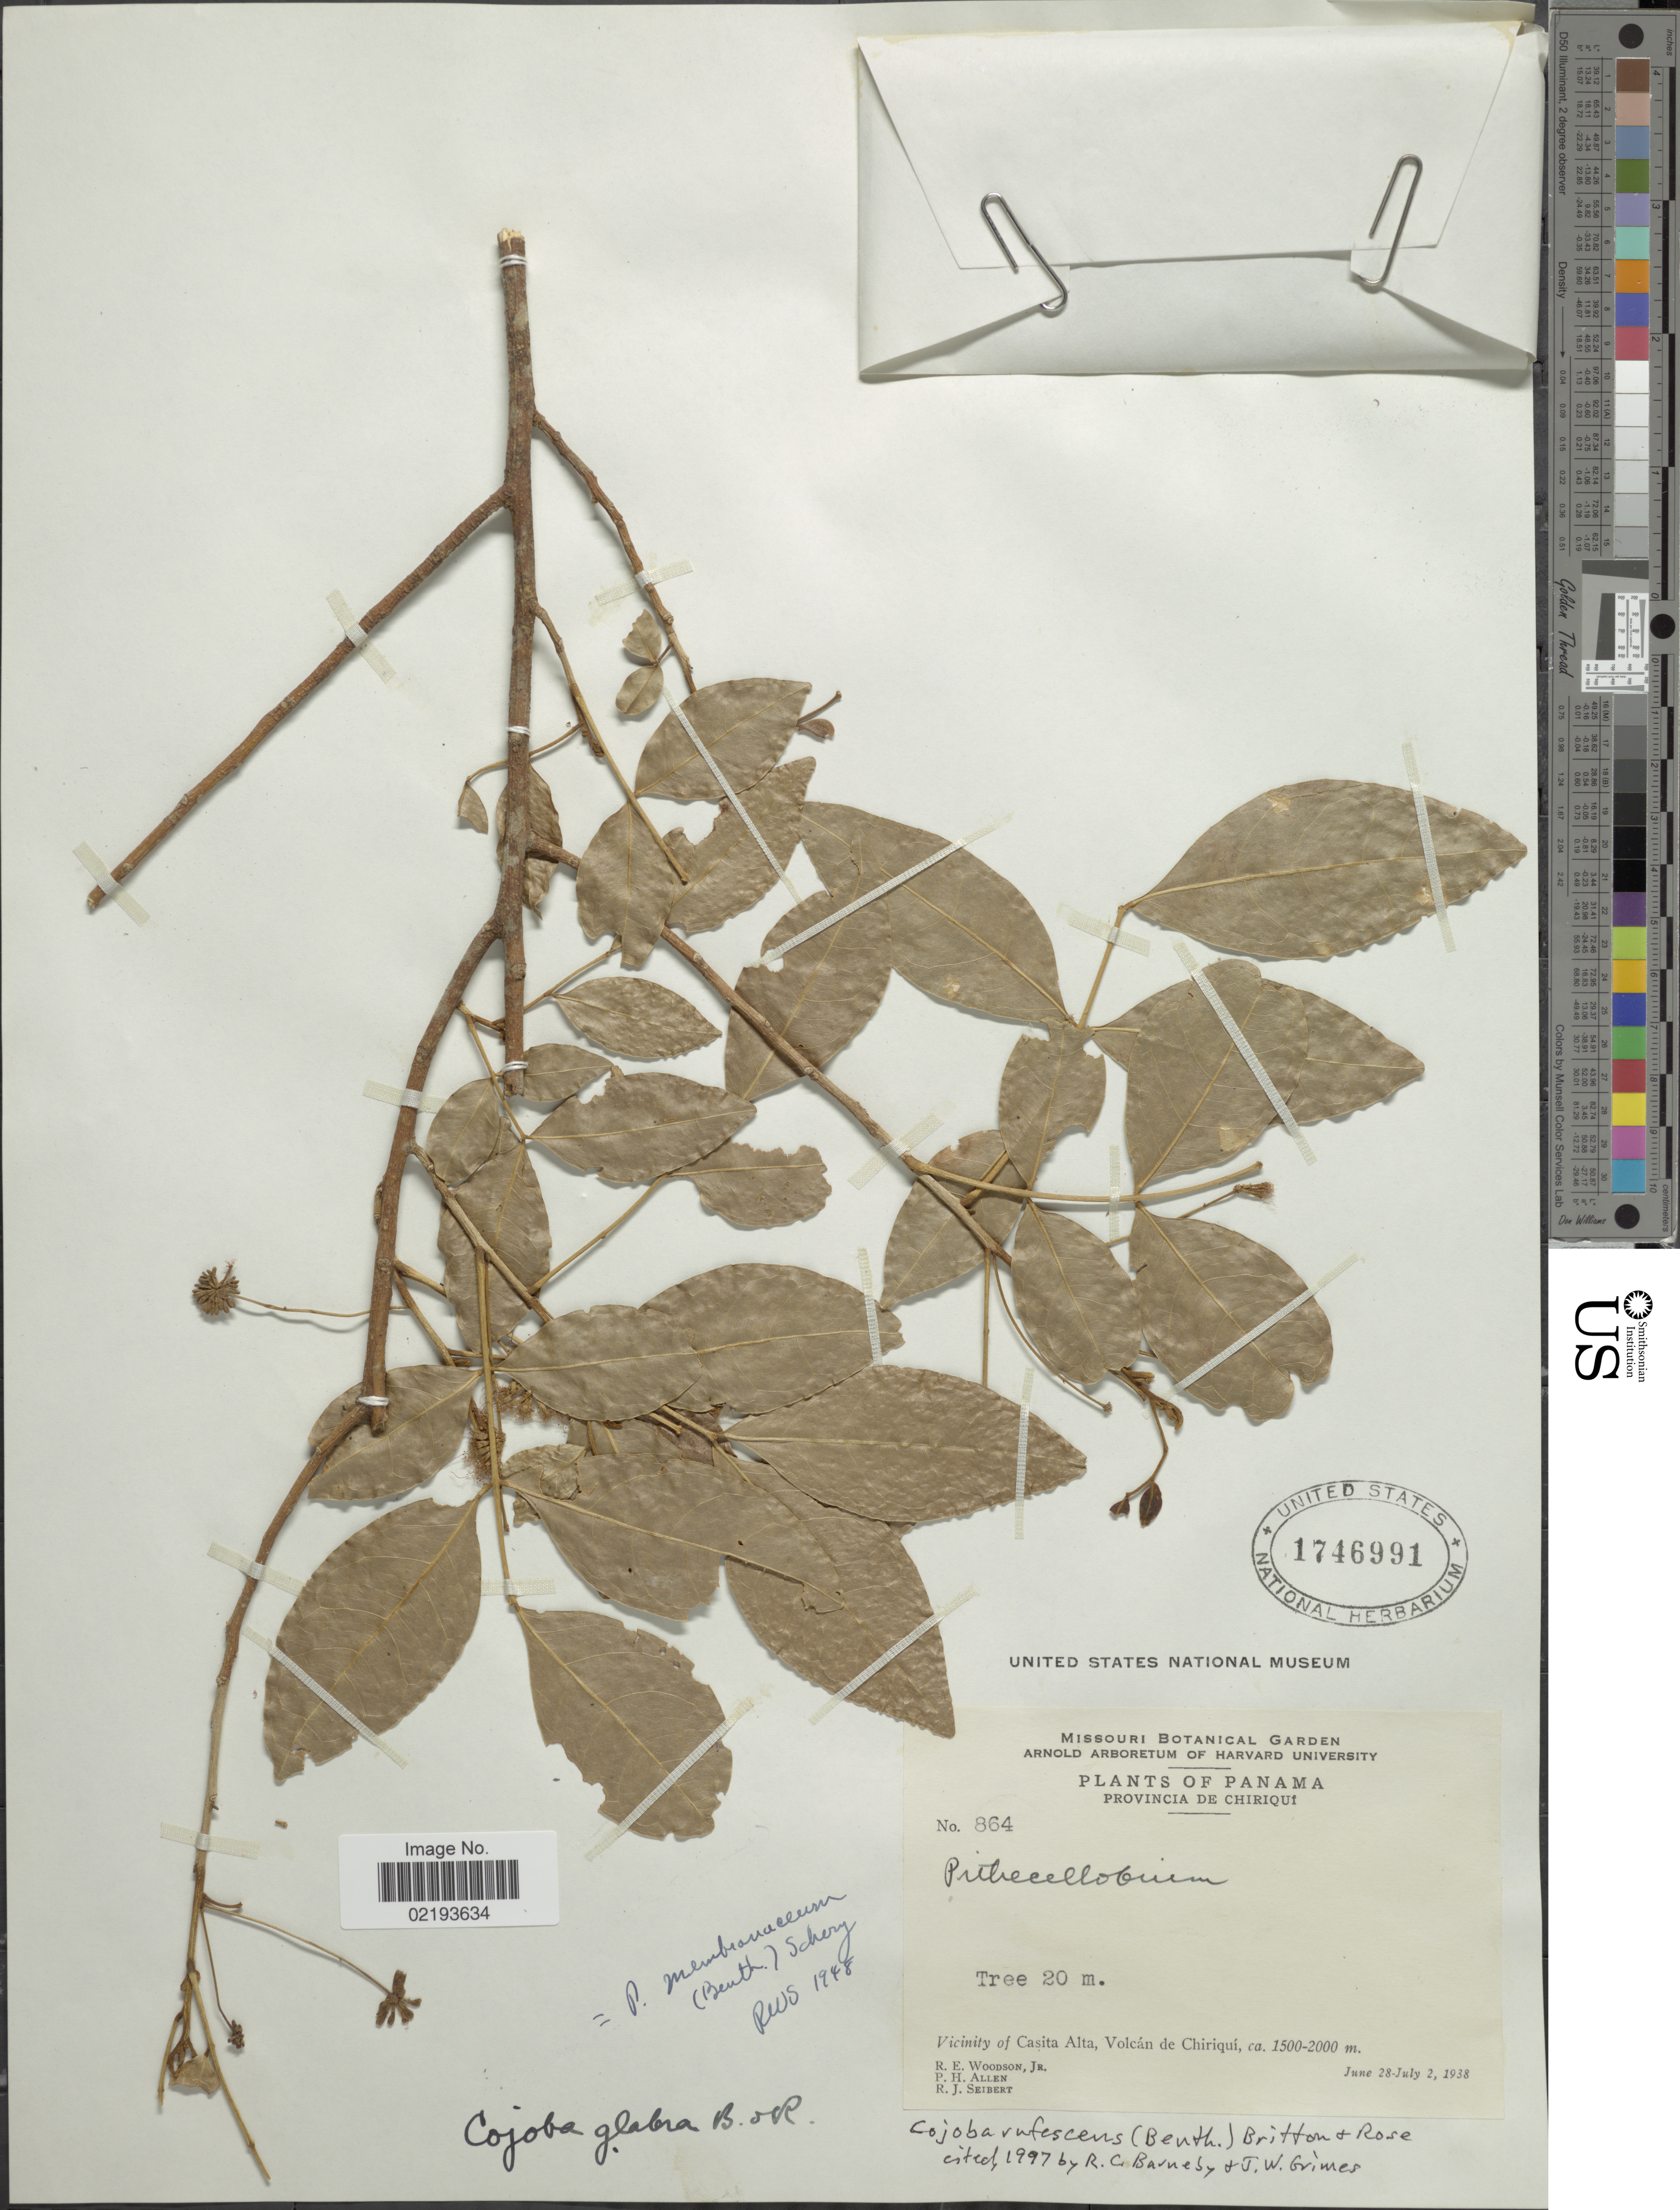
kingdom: Plantae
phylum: Tracheophyta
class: Magnoliopsida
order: Fabales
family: Fabaceae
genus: Cojoba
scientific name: Cojoba rufescens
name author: (Benth.) Britton & Rose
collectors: R. E. Woodson, P. H. Allen & R. J. Seibert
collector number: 864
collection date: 1938-06-28/1938-07-02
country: Panama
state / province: Chiriqui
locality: Vicinity of Casita Alta, Volcán de Chiriquí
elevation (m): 1500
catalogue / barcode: US 1746991